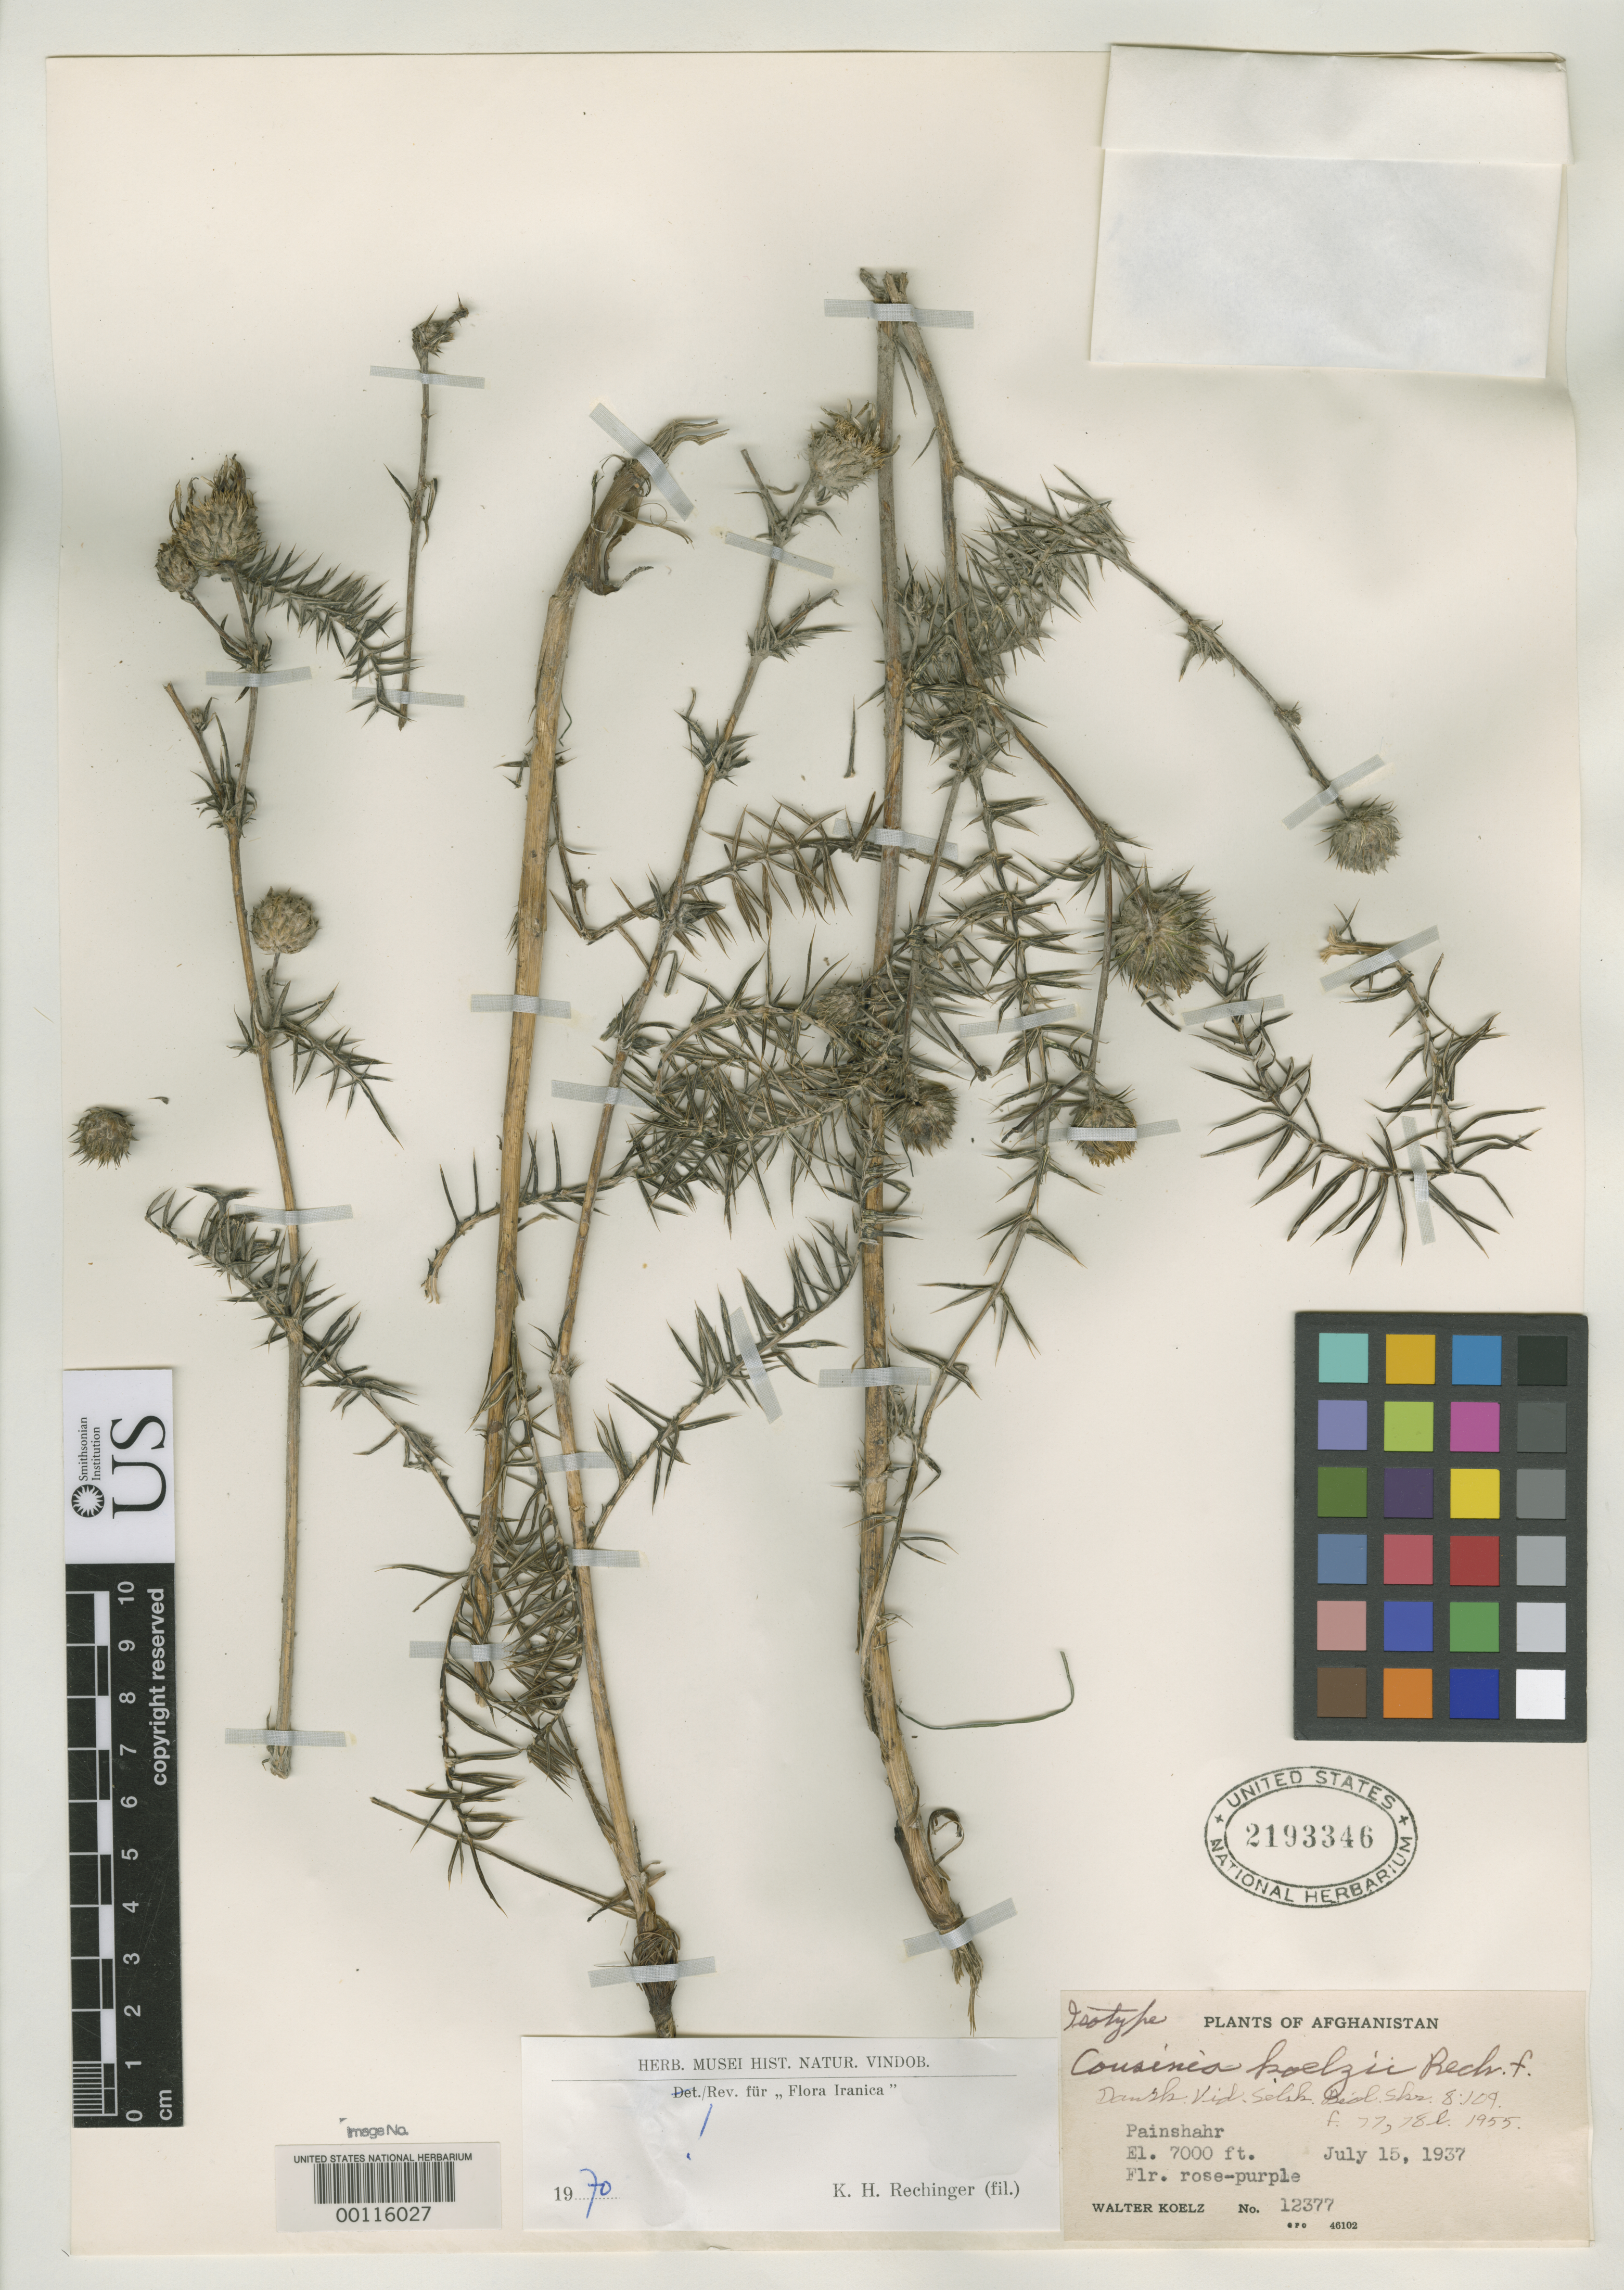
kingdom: Plantae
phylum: Tracheophyta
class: Magnoliopsida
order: Asterales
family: Asteraceae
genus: Cousinia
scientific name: Cousinia koelzii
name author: Rech. f.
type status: Isotype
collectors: W. N. Koelz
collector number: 12377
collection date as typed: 15 Jul 1937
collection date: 1937-07-15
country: Afghanistan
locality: Painshahr.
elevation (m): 2134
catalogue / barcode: US 2193346